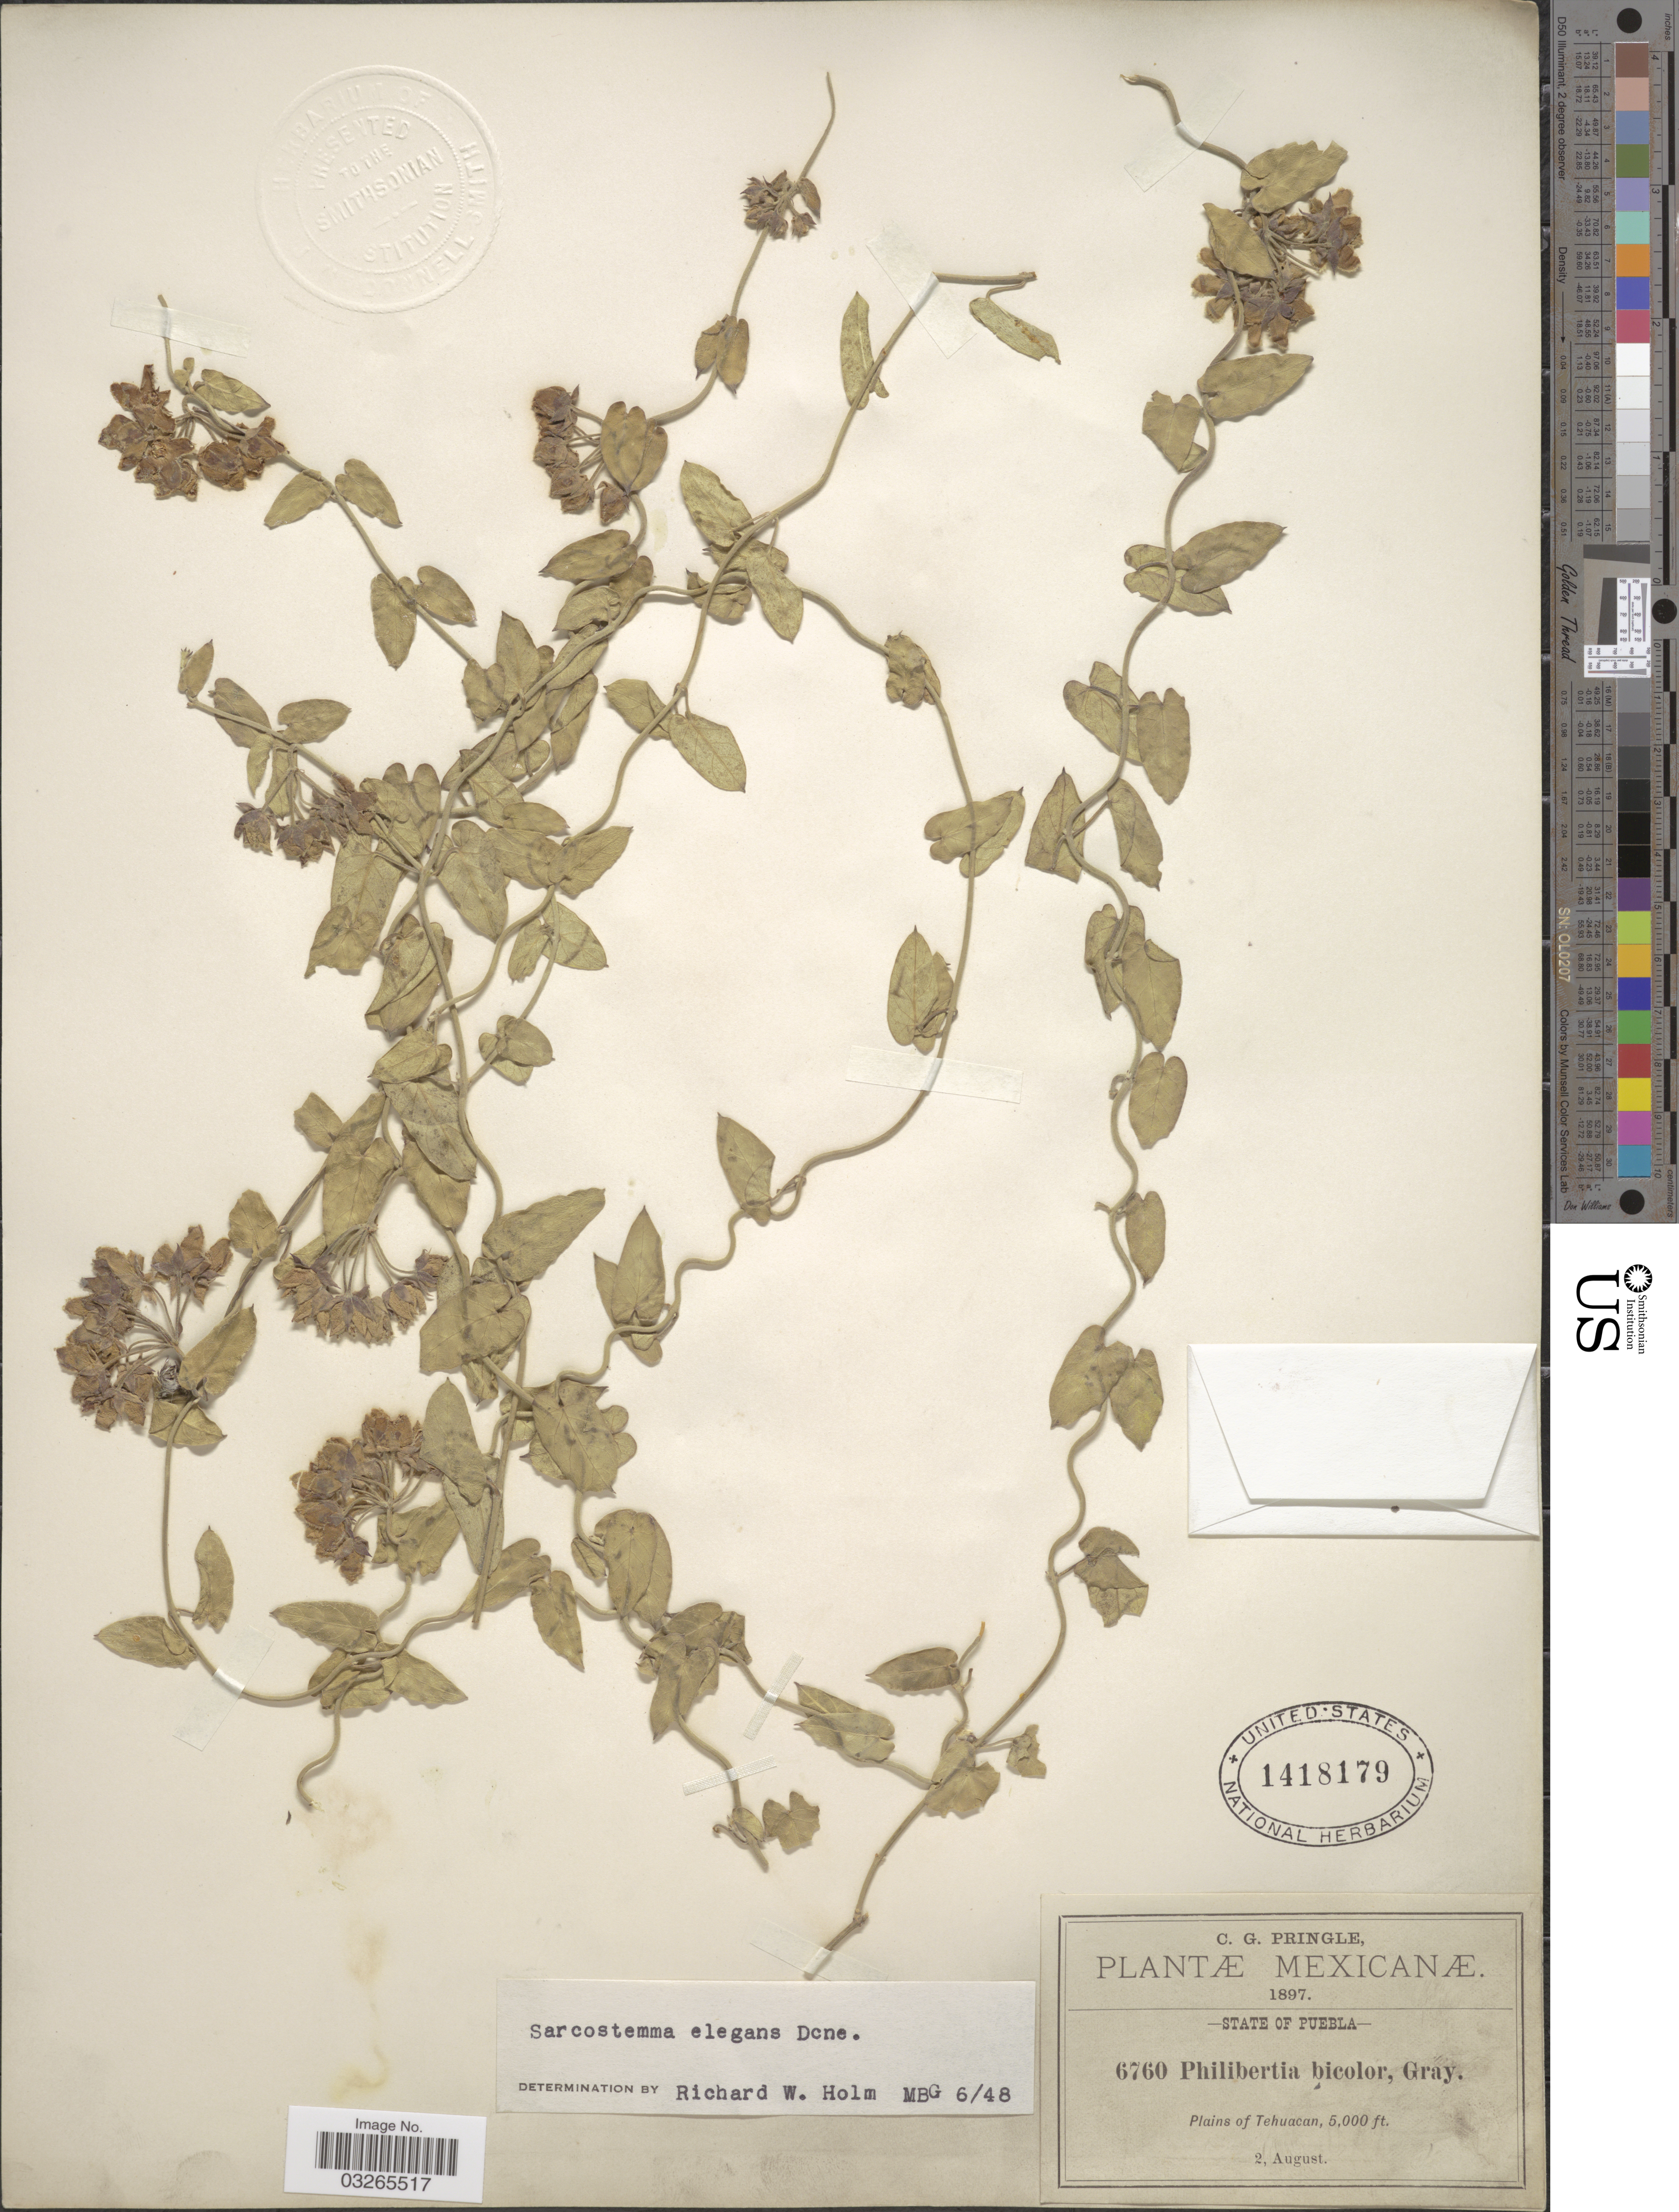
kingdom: Plantae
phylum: Tracheophyta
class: Magnoliopsida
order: Gentianales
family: Apocynaceae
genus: Sarcostemma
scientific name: Sarcostemma elegans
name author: Decne.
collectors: C. G. Pringle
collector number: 6760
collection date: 1897-08-02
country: Mexico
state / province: Puebla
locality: Plains of Tehuacan.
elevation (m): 1524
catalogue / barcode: US 1418179